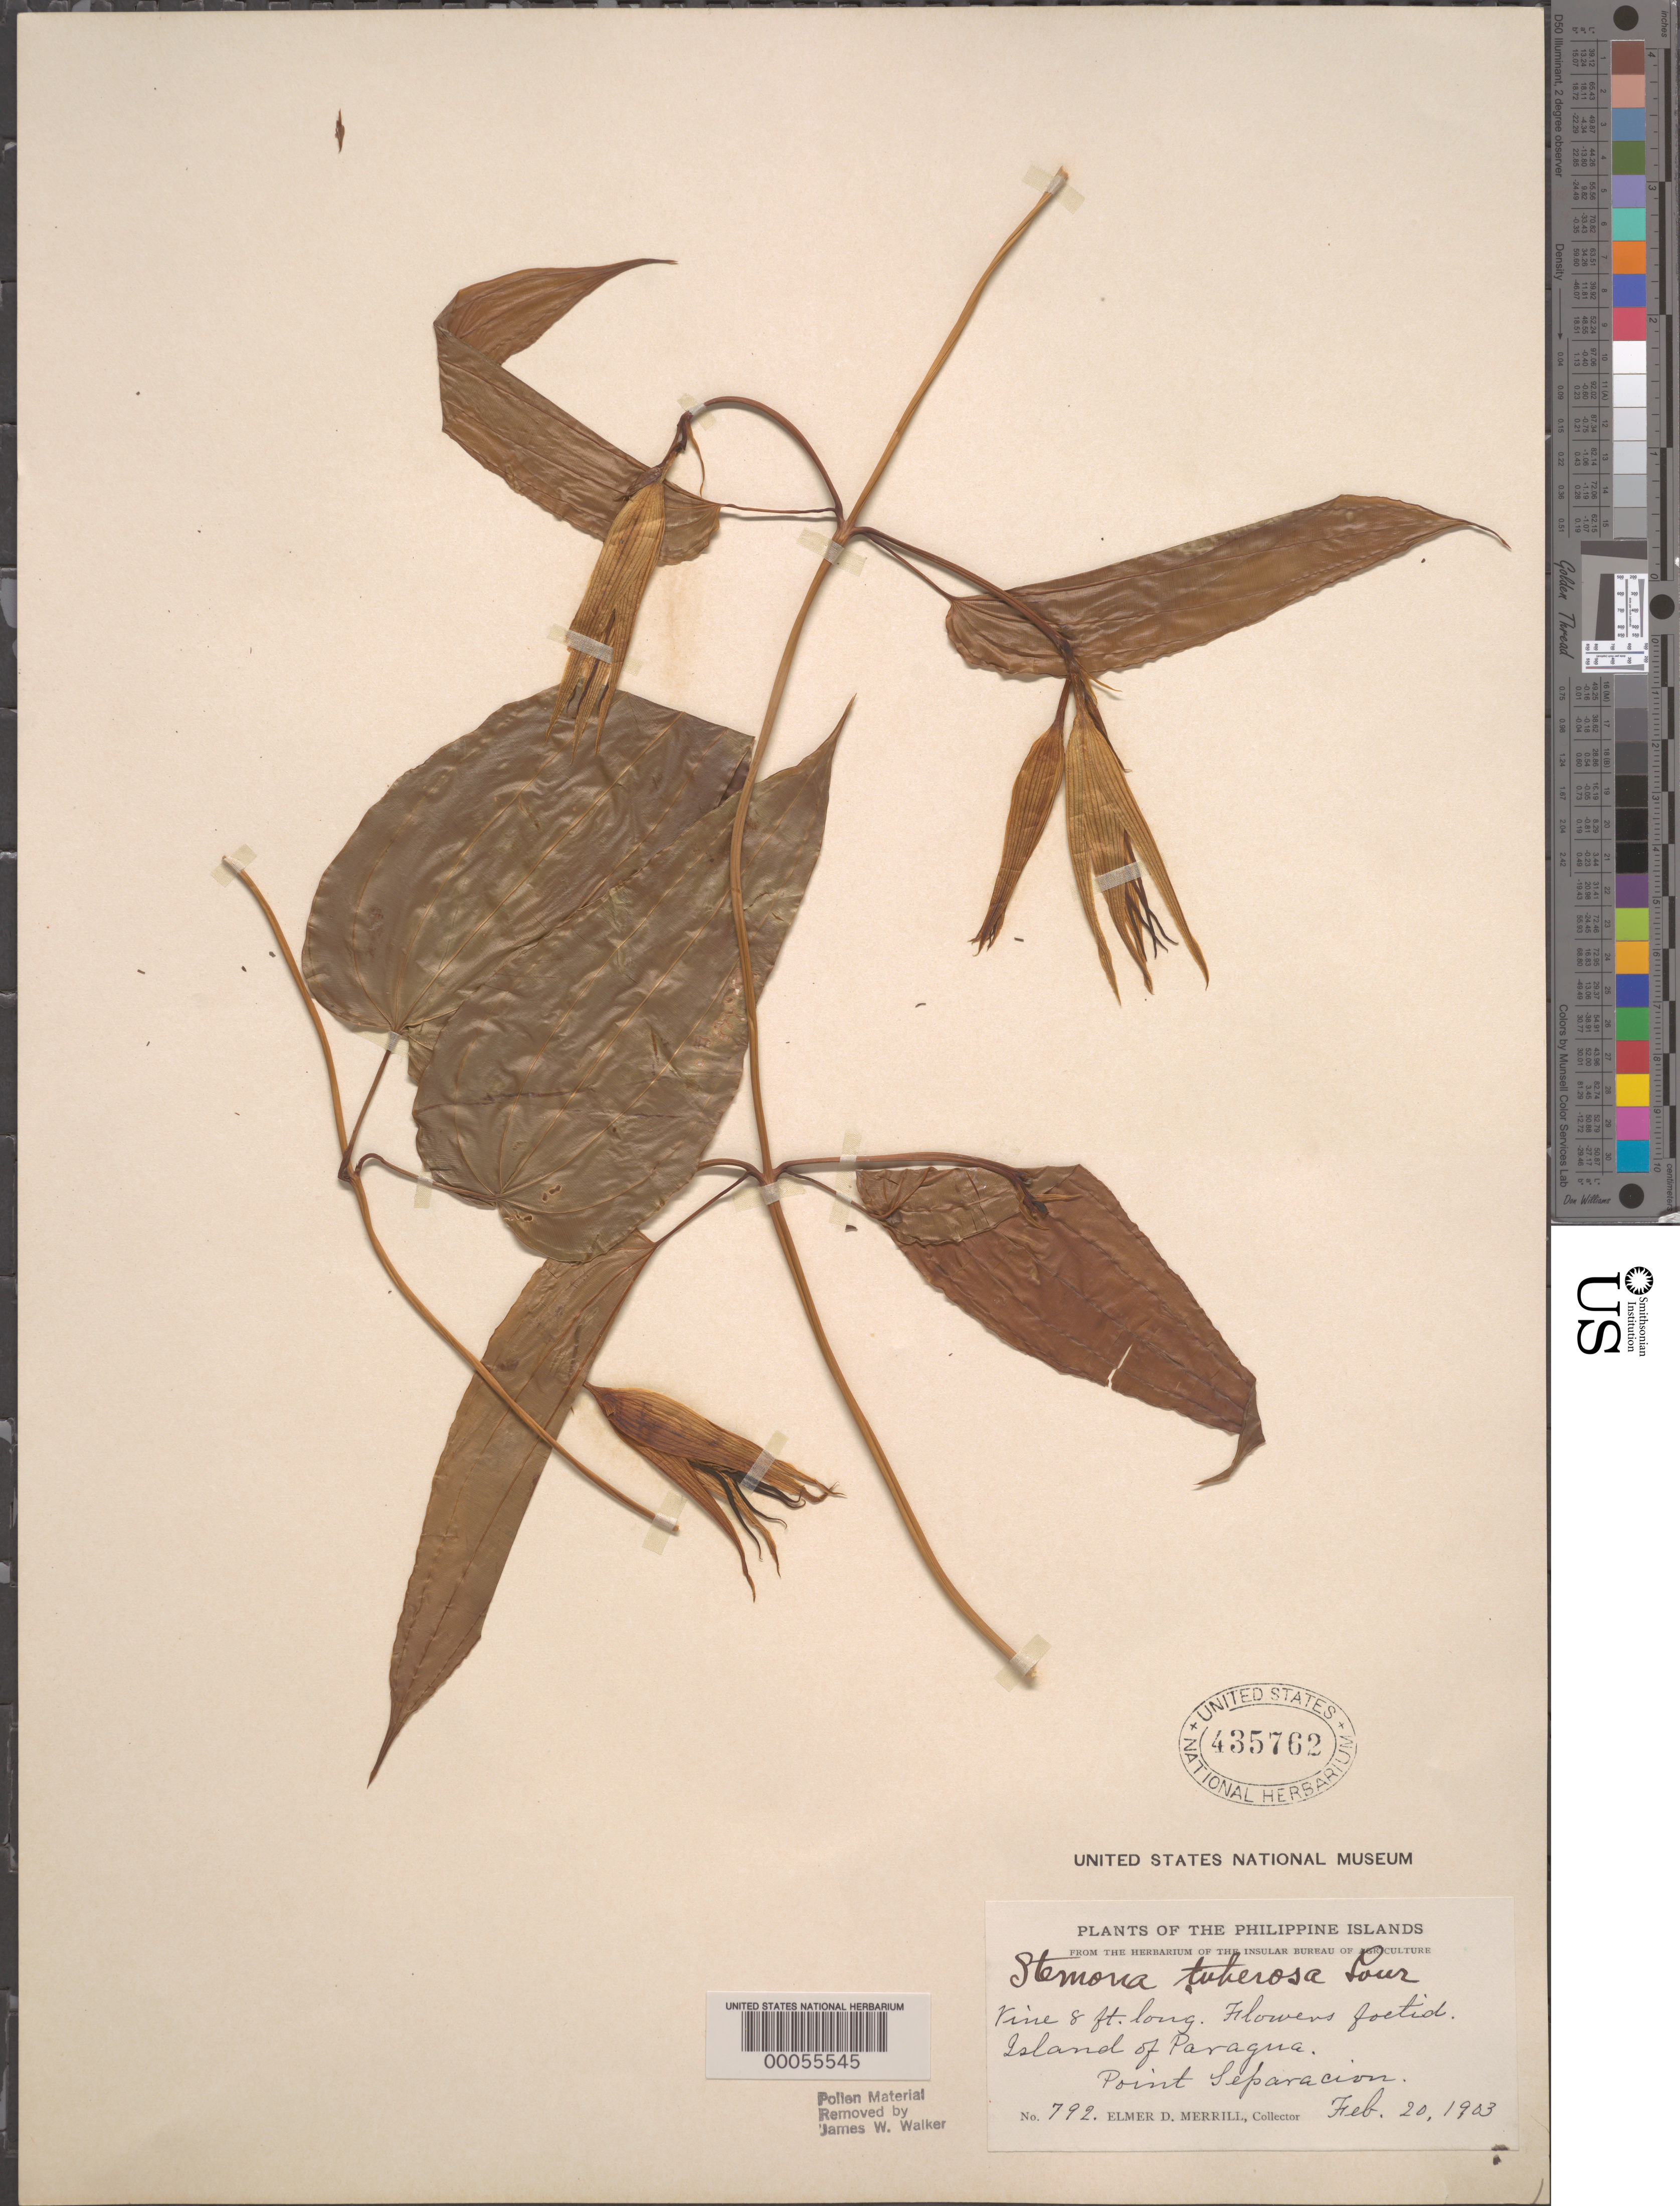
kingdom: Plantae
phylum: Tracheophyta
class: Liliopsida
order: Pandanales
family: Stemonaceae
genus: Stemona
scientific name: Stemona tuberosa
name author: Lour.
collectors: E. D. Merrill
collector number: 792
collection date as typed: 20 Feb 1903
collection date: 1903-02-20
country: Philippines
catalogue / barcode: US 435762